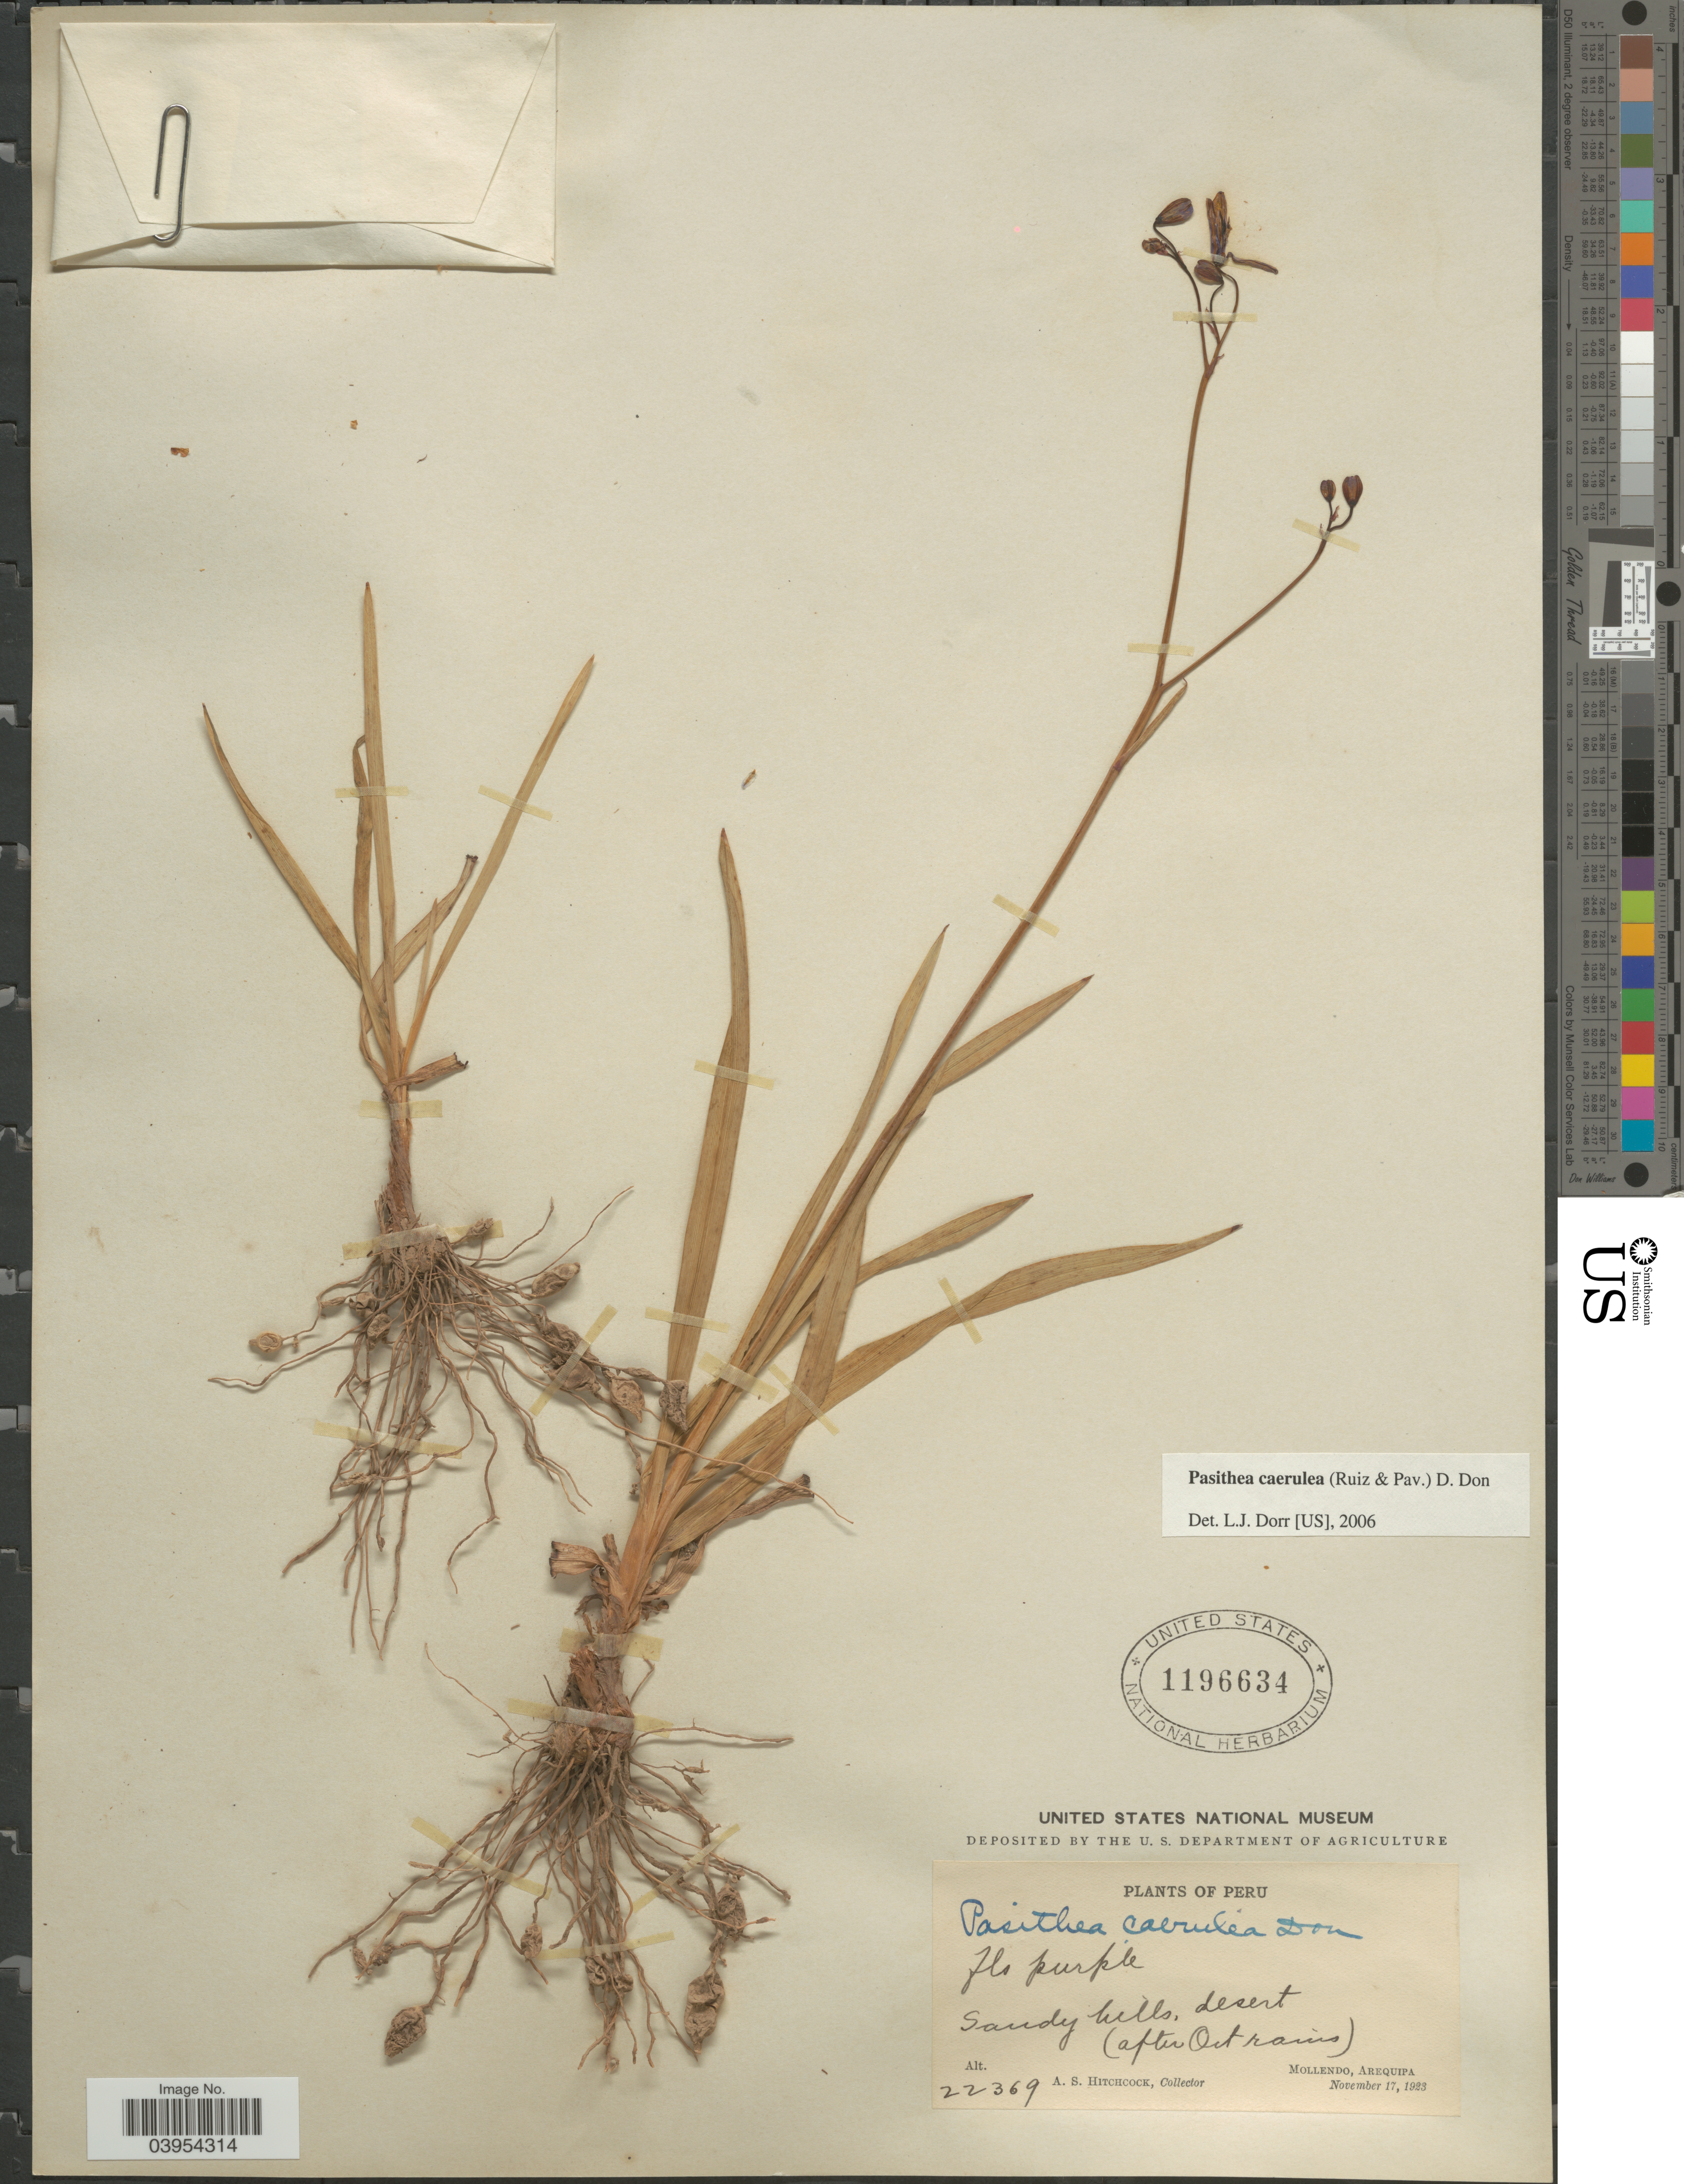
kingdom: Plantae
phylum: Tracheophyta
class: Liliopsida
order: Asparagales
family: Asphodelaceae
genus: Pasithea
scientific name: Pasithea caerulea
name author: (Ruiz & Pav.) D. Don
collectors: A. S. Hitchcock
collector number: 22369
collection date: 1923-11-17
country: Peru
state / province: Arequipa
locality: Mollendo.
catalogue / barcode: US 1196634